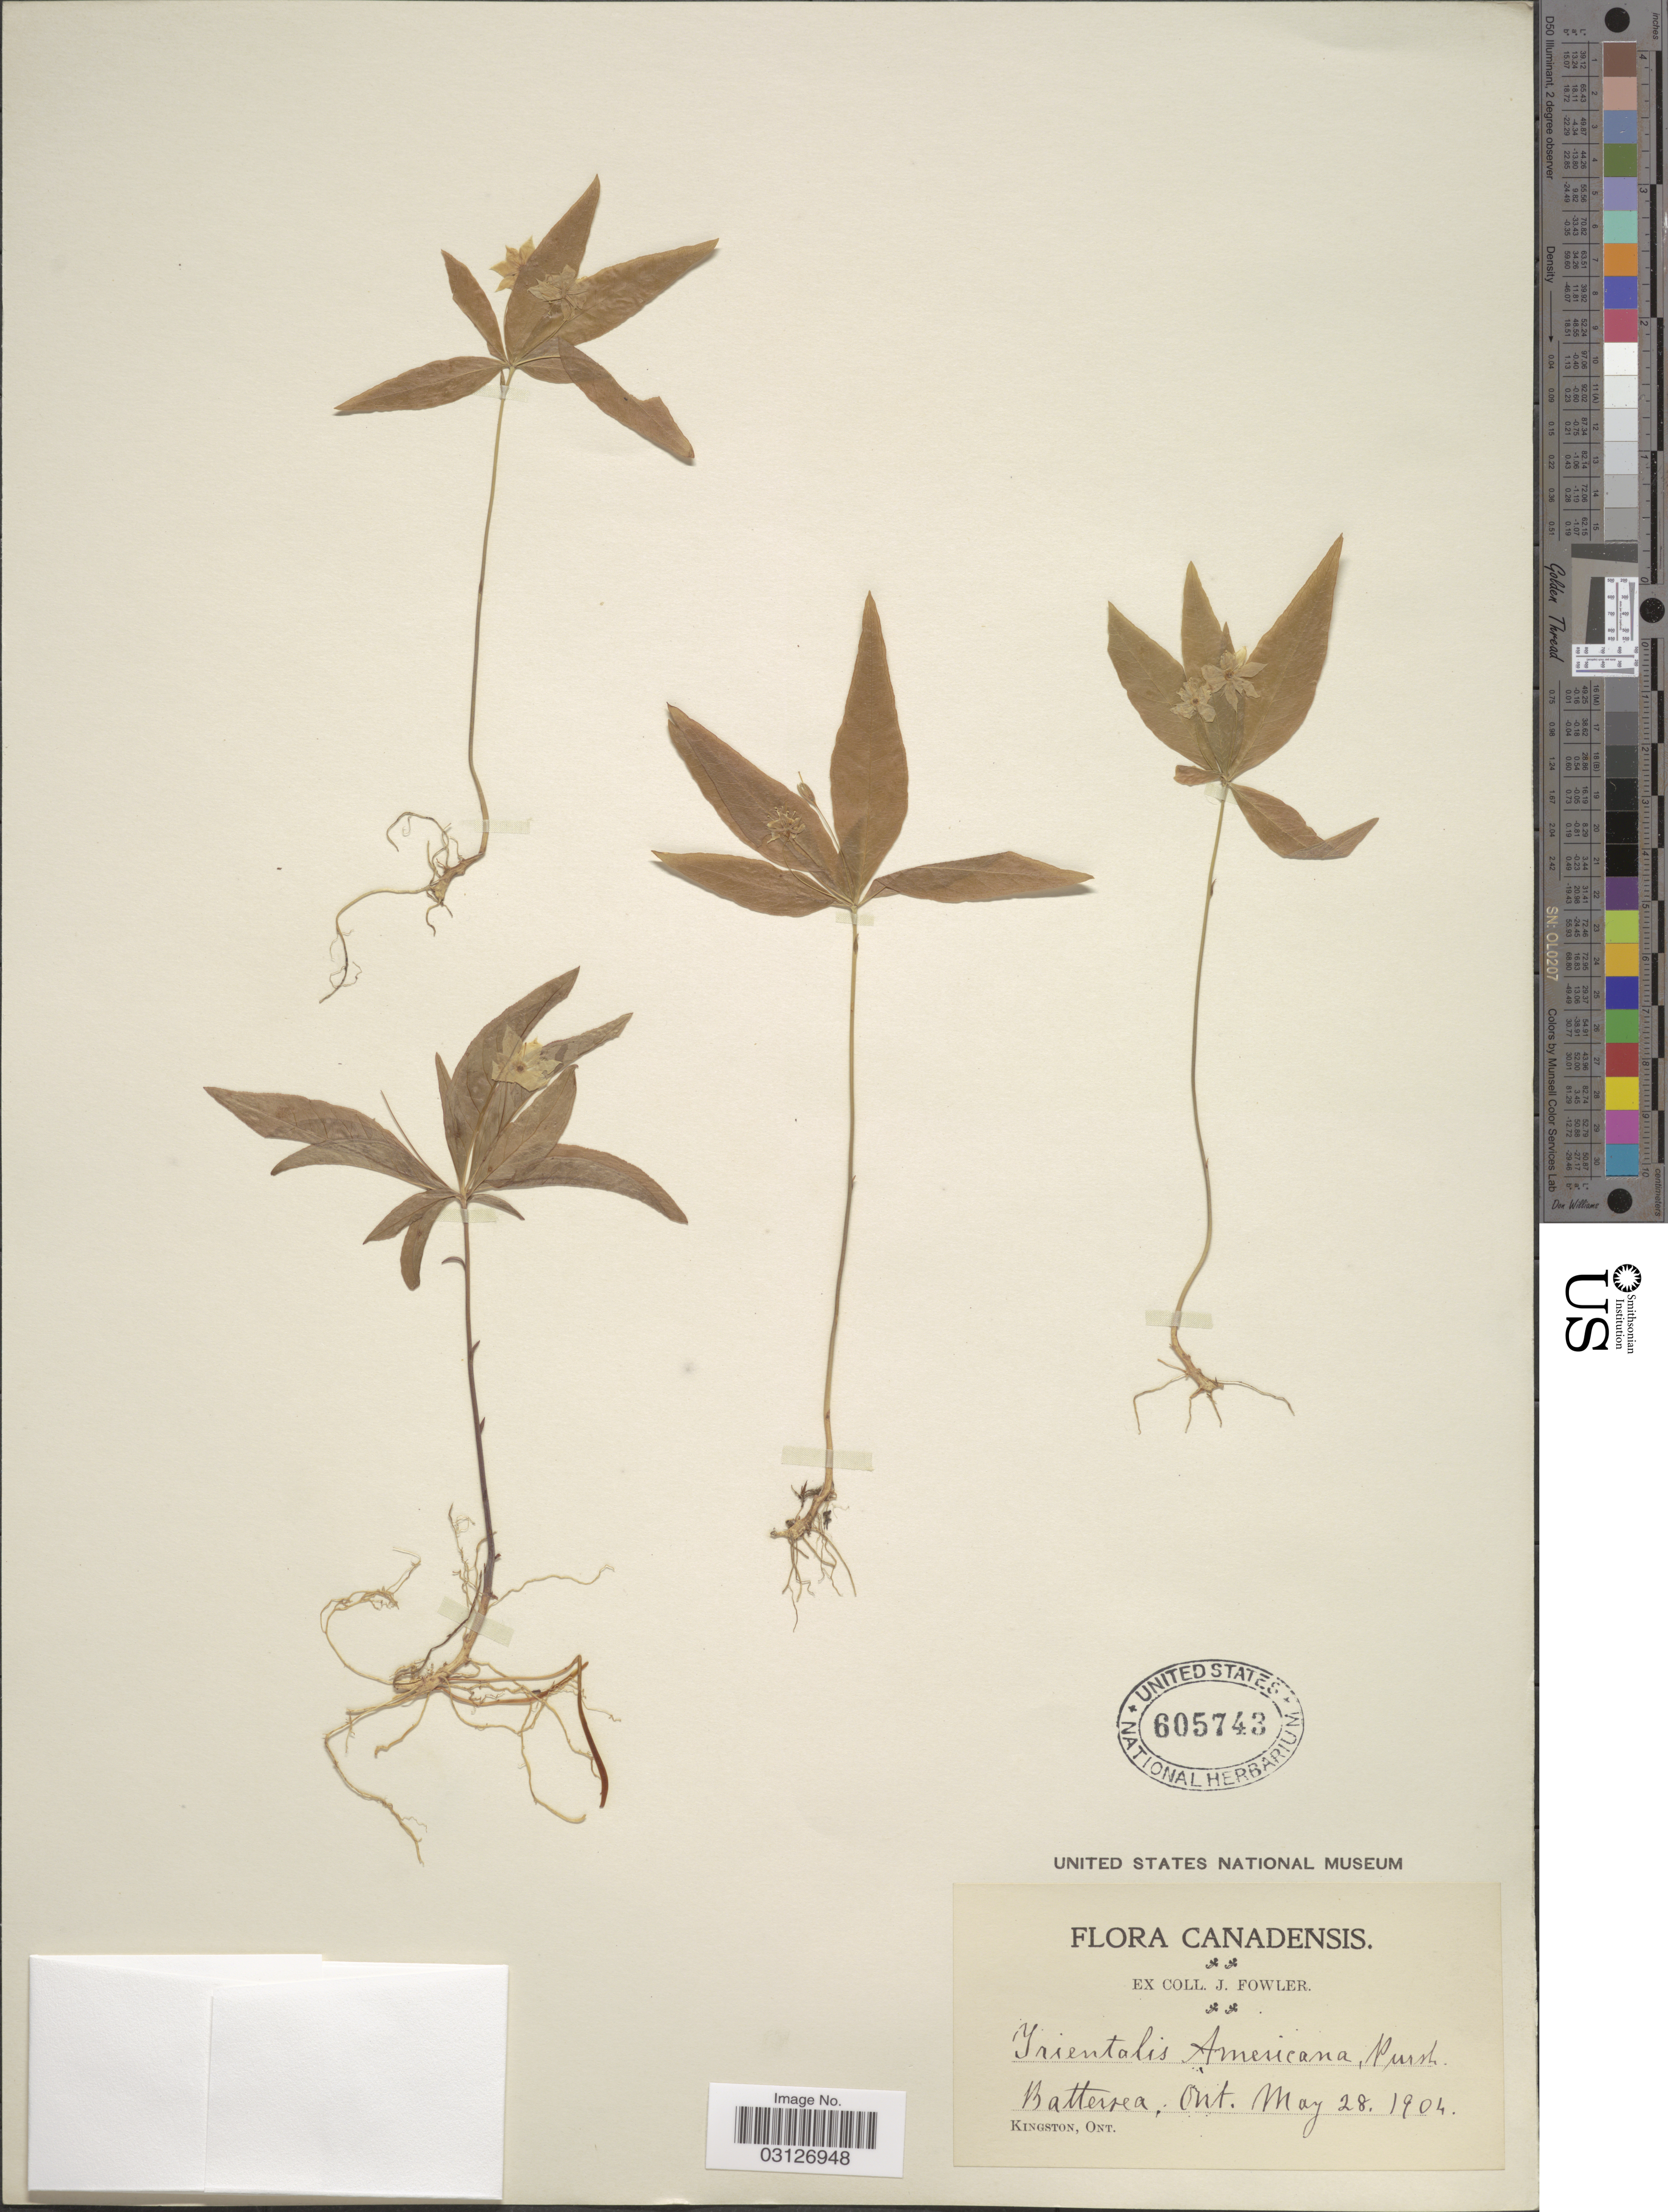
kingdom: Plantae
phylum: Tracheophyta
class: Magnoliopsida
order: Ericales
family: Primulaceae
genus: Trientalis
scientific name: Trientalis americana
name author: Pursh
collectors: J. Fowler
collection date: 1904-05-28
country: Canada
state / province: Ontario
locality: Battersea, Ont.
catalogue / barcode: US 605743